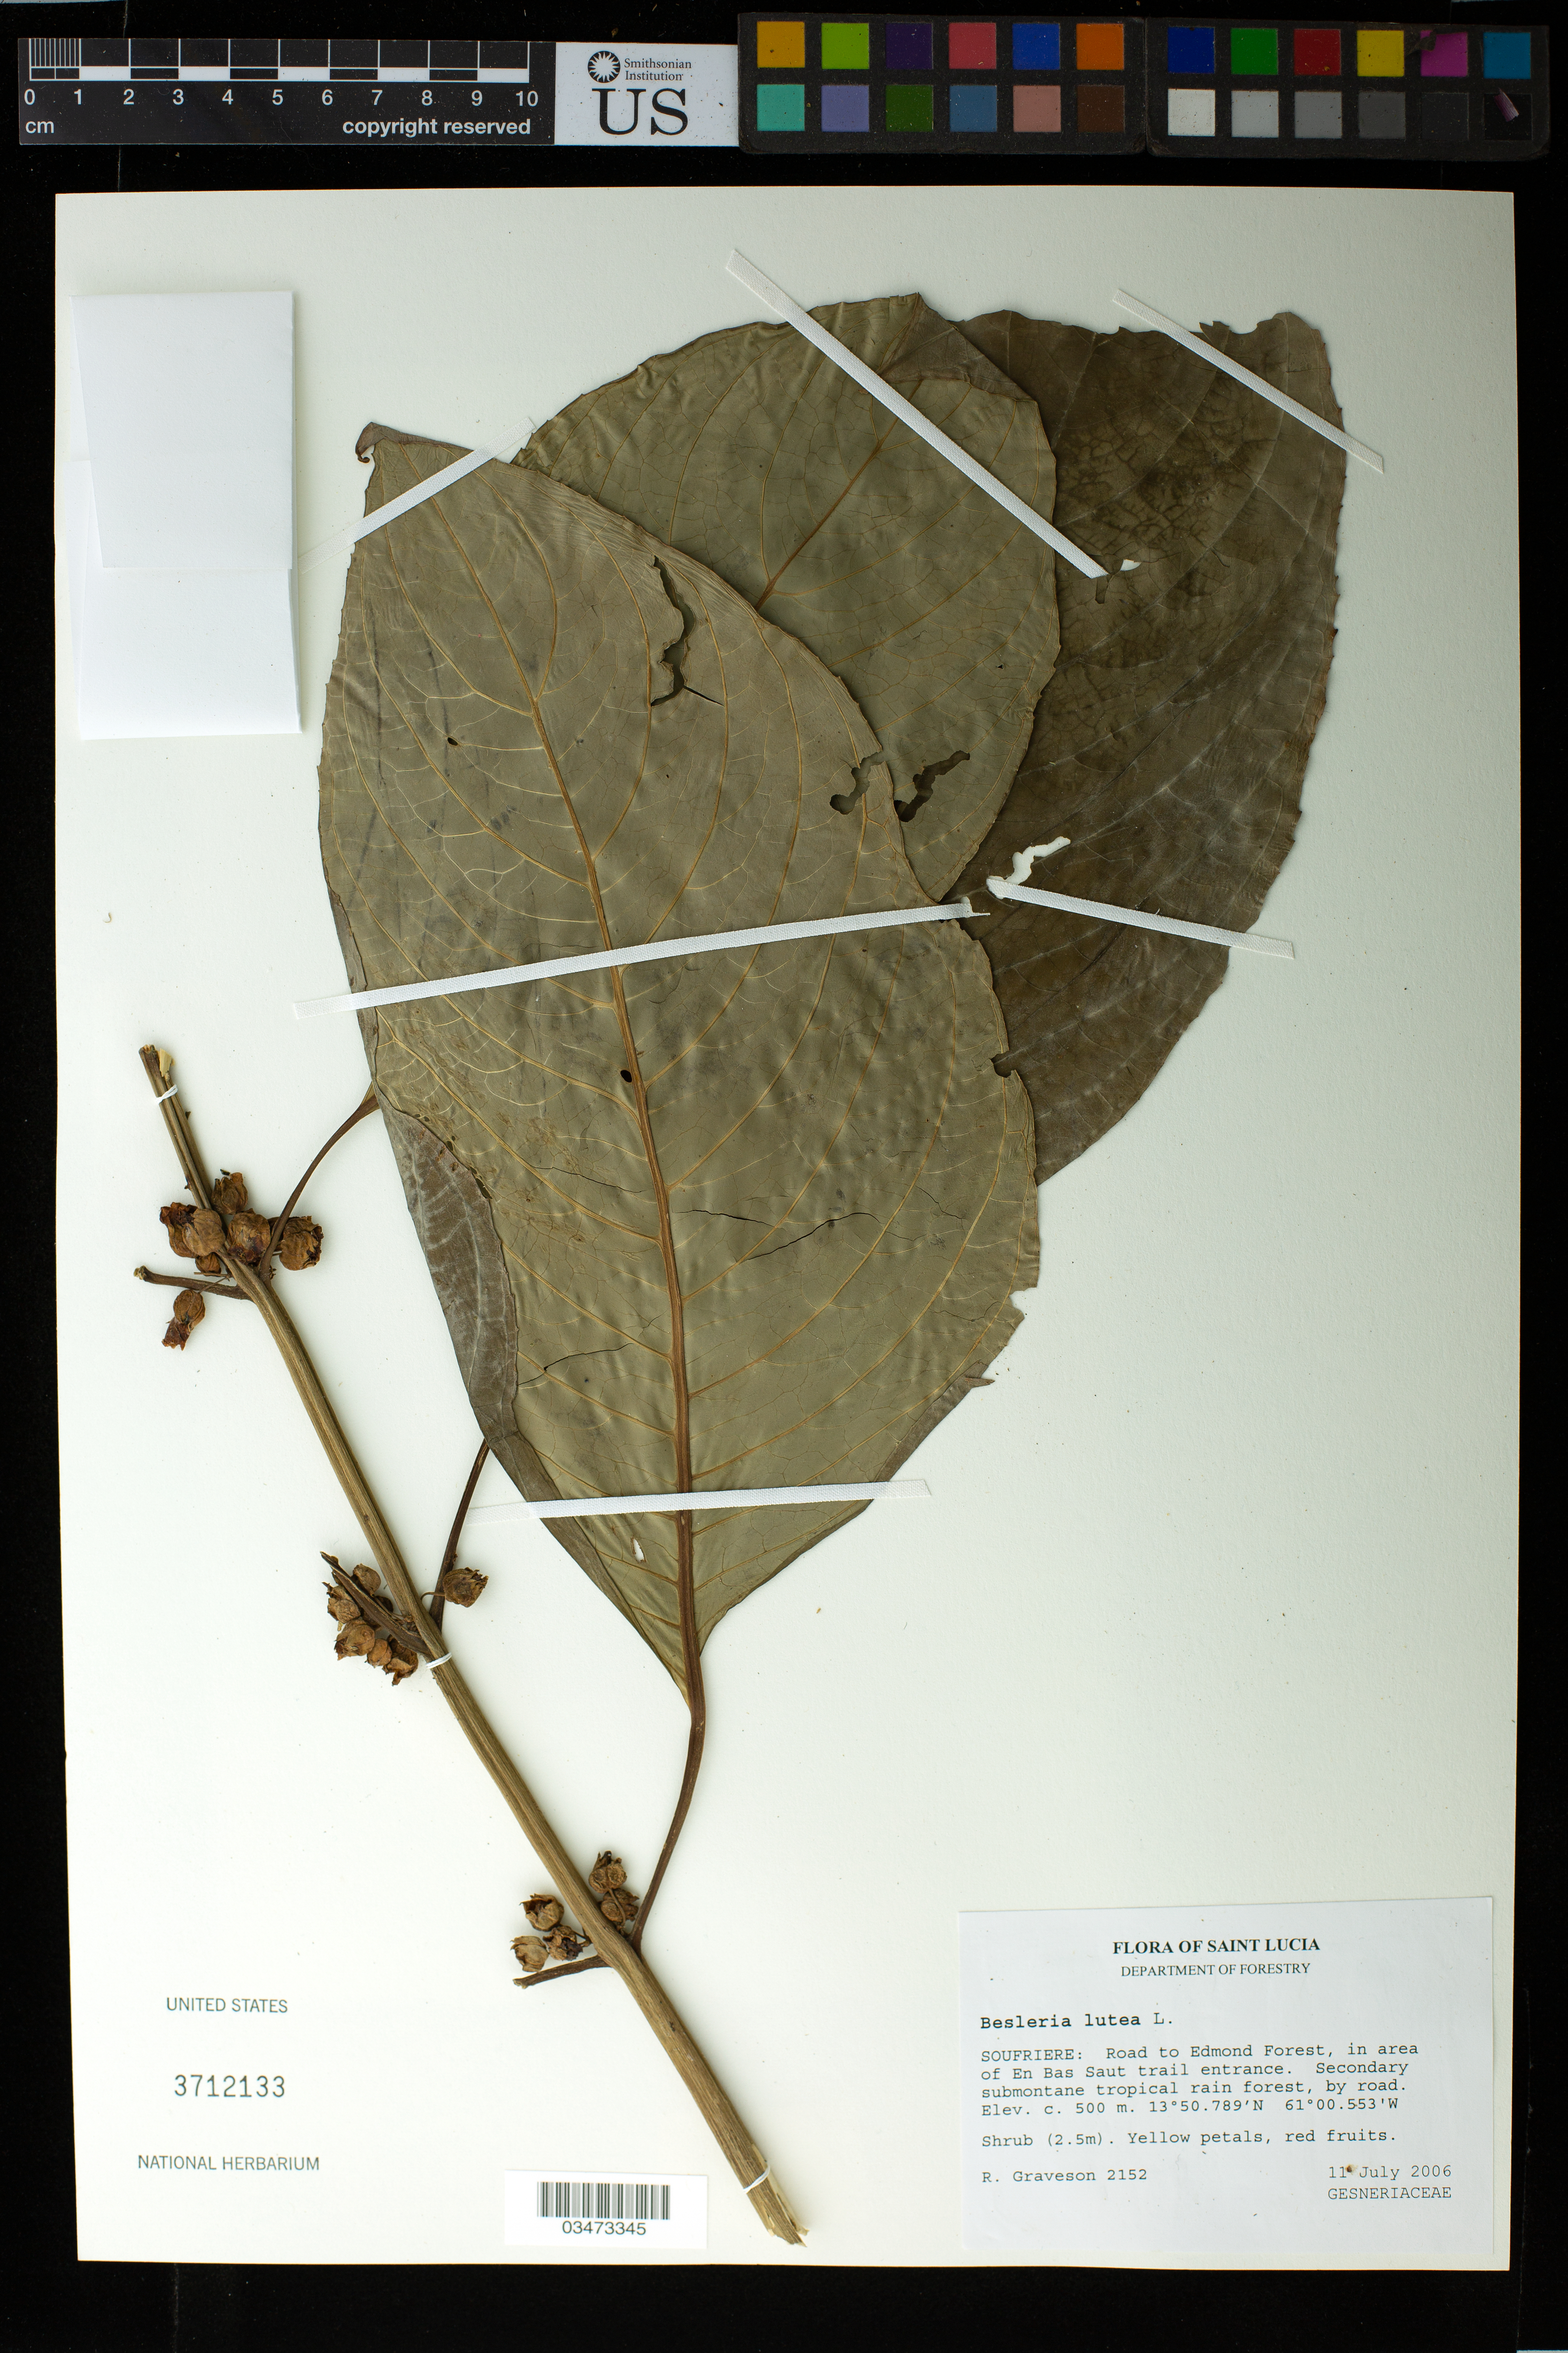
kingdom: Plantae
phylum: Tracheophyta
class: Magnoliopsida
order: Lamiales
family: Gesneriaceae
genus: Besleria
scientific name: Besleria lutea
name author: L.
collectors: R. Graveson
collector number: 2152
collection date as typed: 11 Jul 2006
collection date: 2006-07-11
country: St. Lucia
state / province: Soufriere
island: St. Lucia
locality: Road to Edmond Forest, in area of En Bas Saut trail entrance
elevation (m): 500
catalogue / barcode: US 3712133